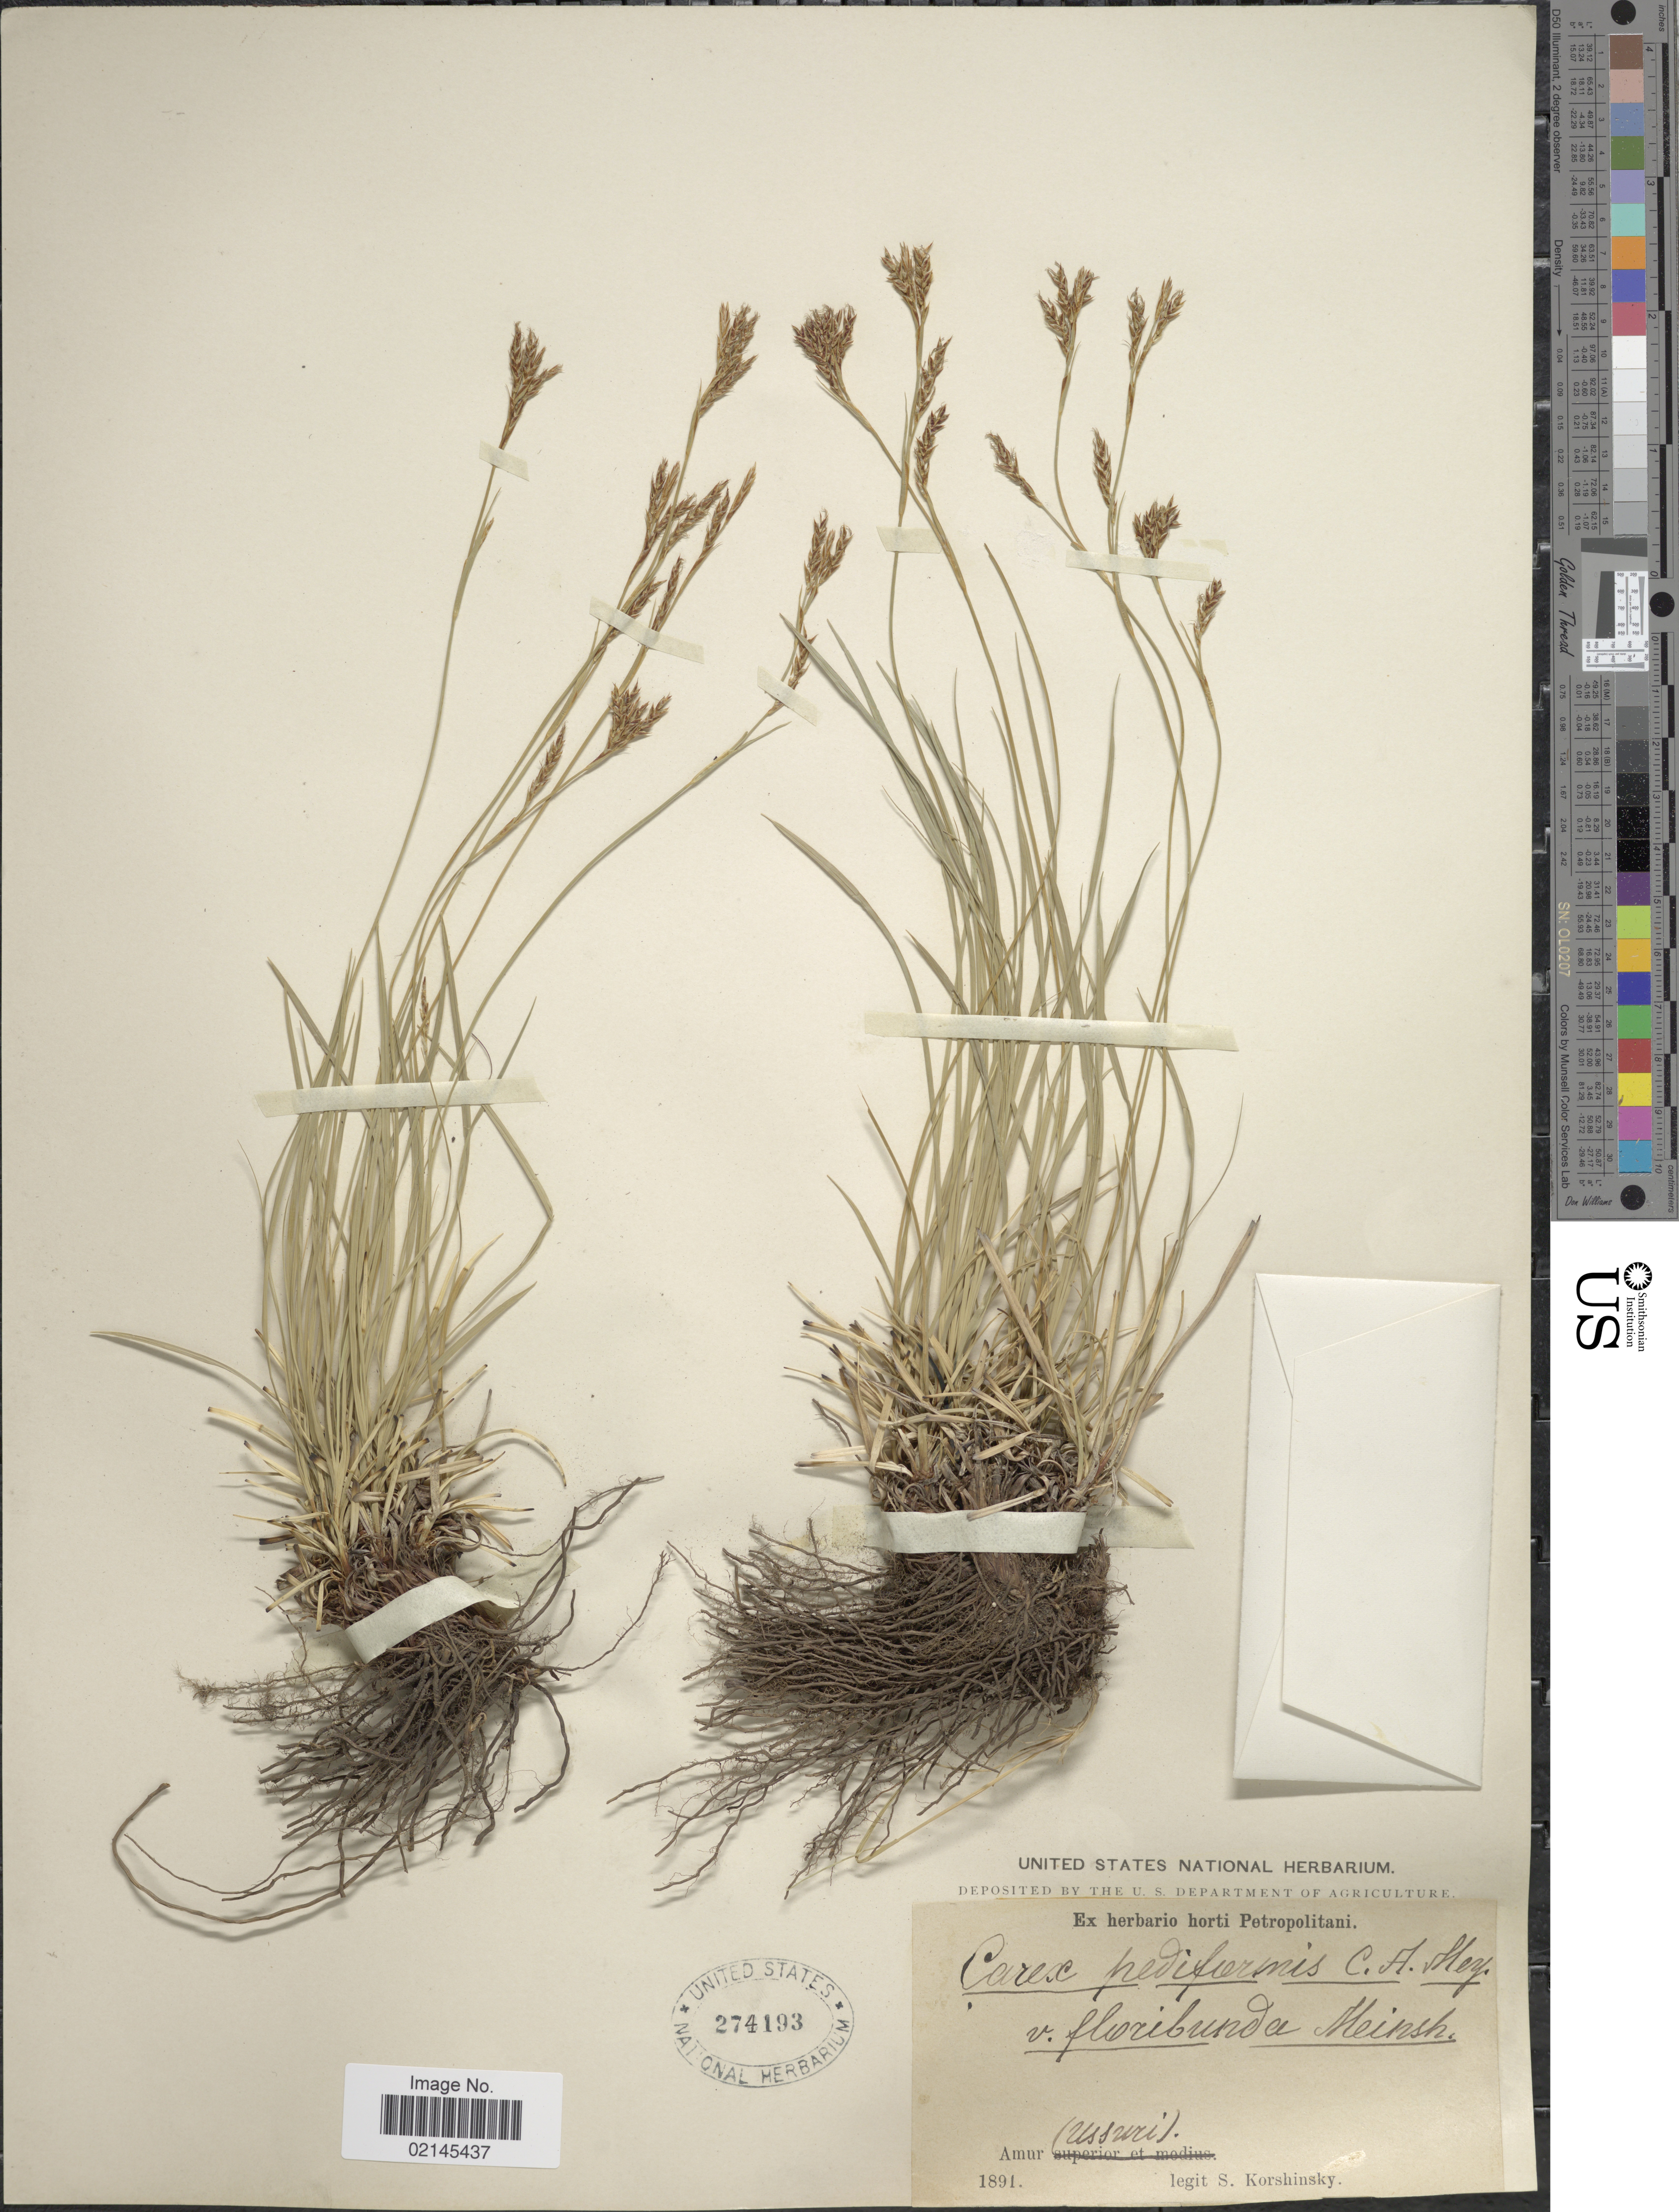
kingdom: Plantae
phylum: Tracheophyta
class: Liliopsida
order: Poales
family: Cyperaceae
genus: Carex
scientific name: Carex pediformis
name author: C.A. Mey.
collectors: S. I. Korshinsky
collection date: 1891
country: Russian Federation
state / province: Amur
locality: Ussuri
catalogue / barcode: US 274193